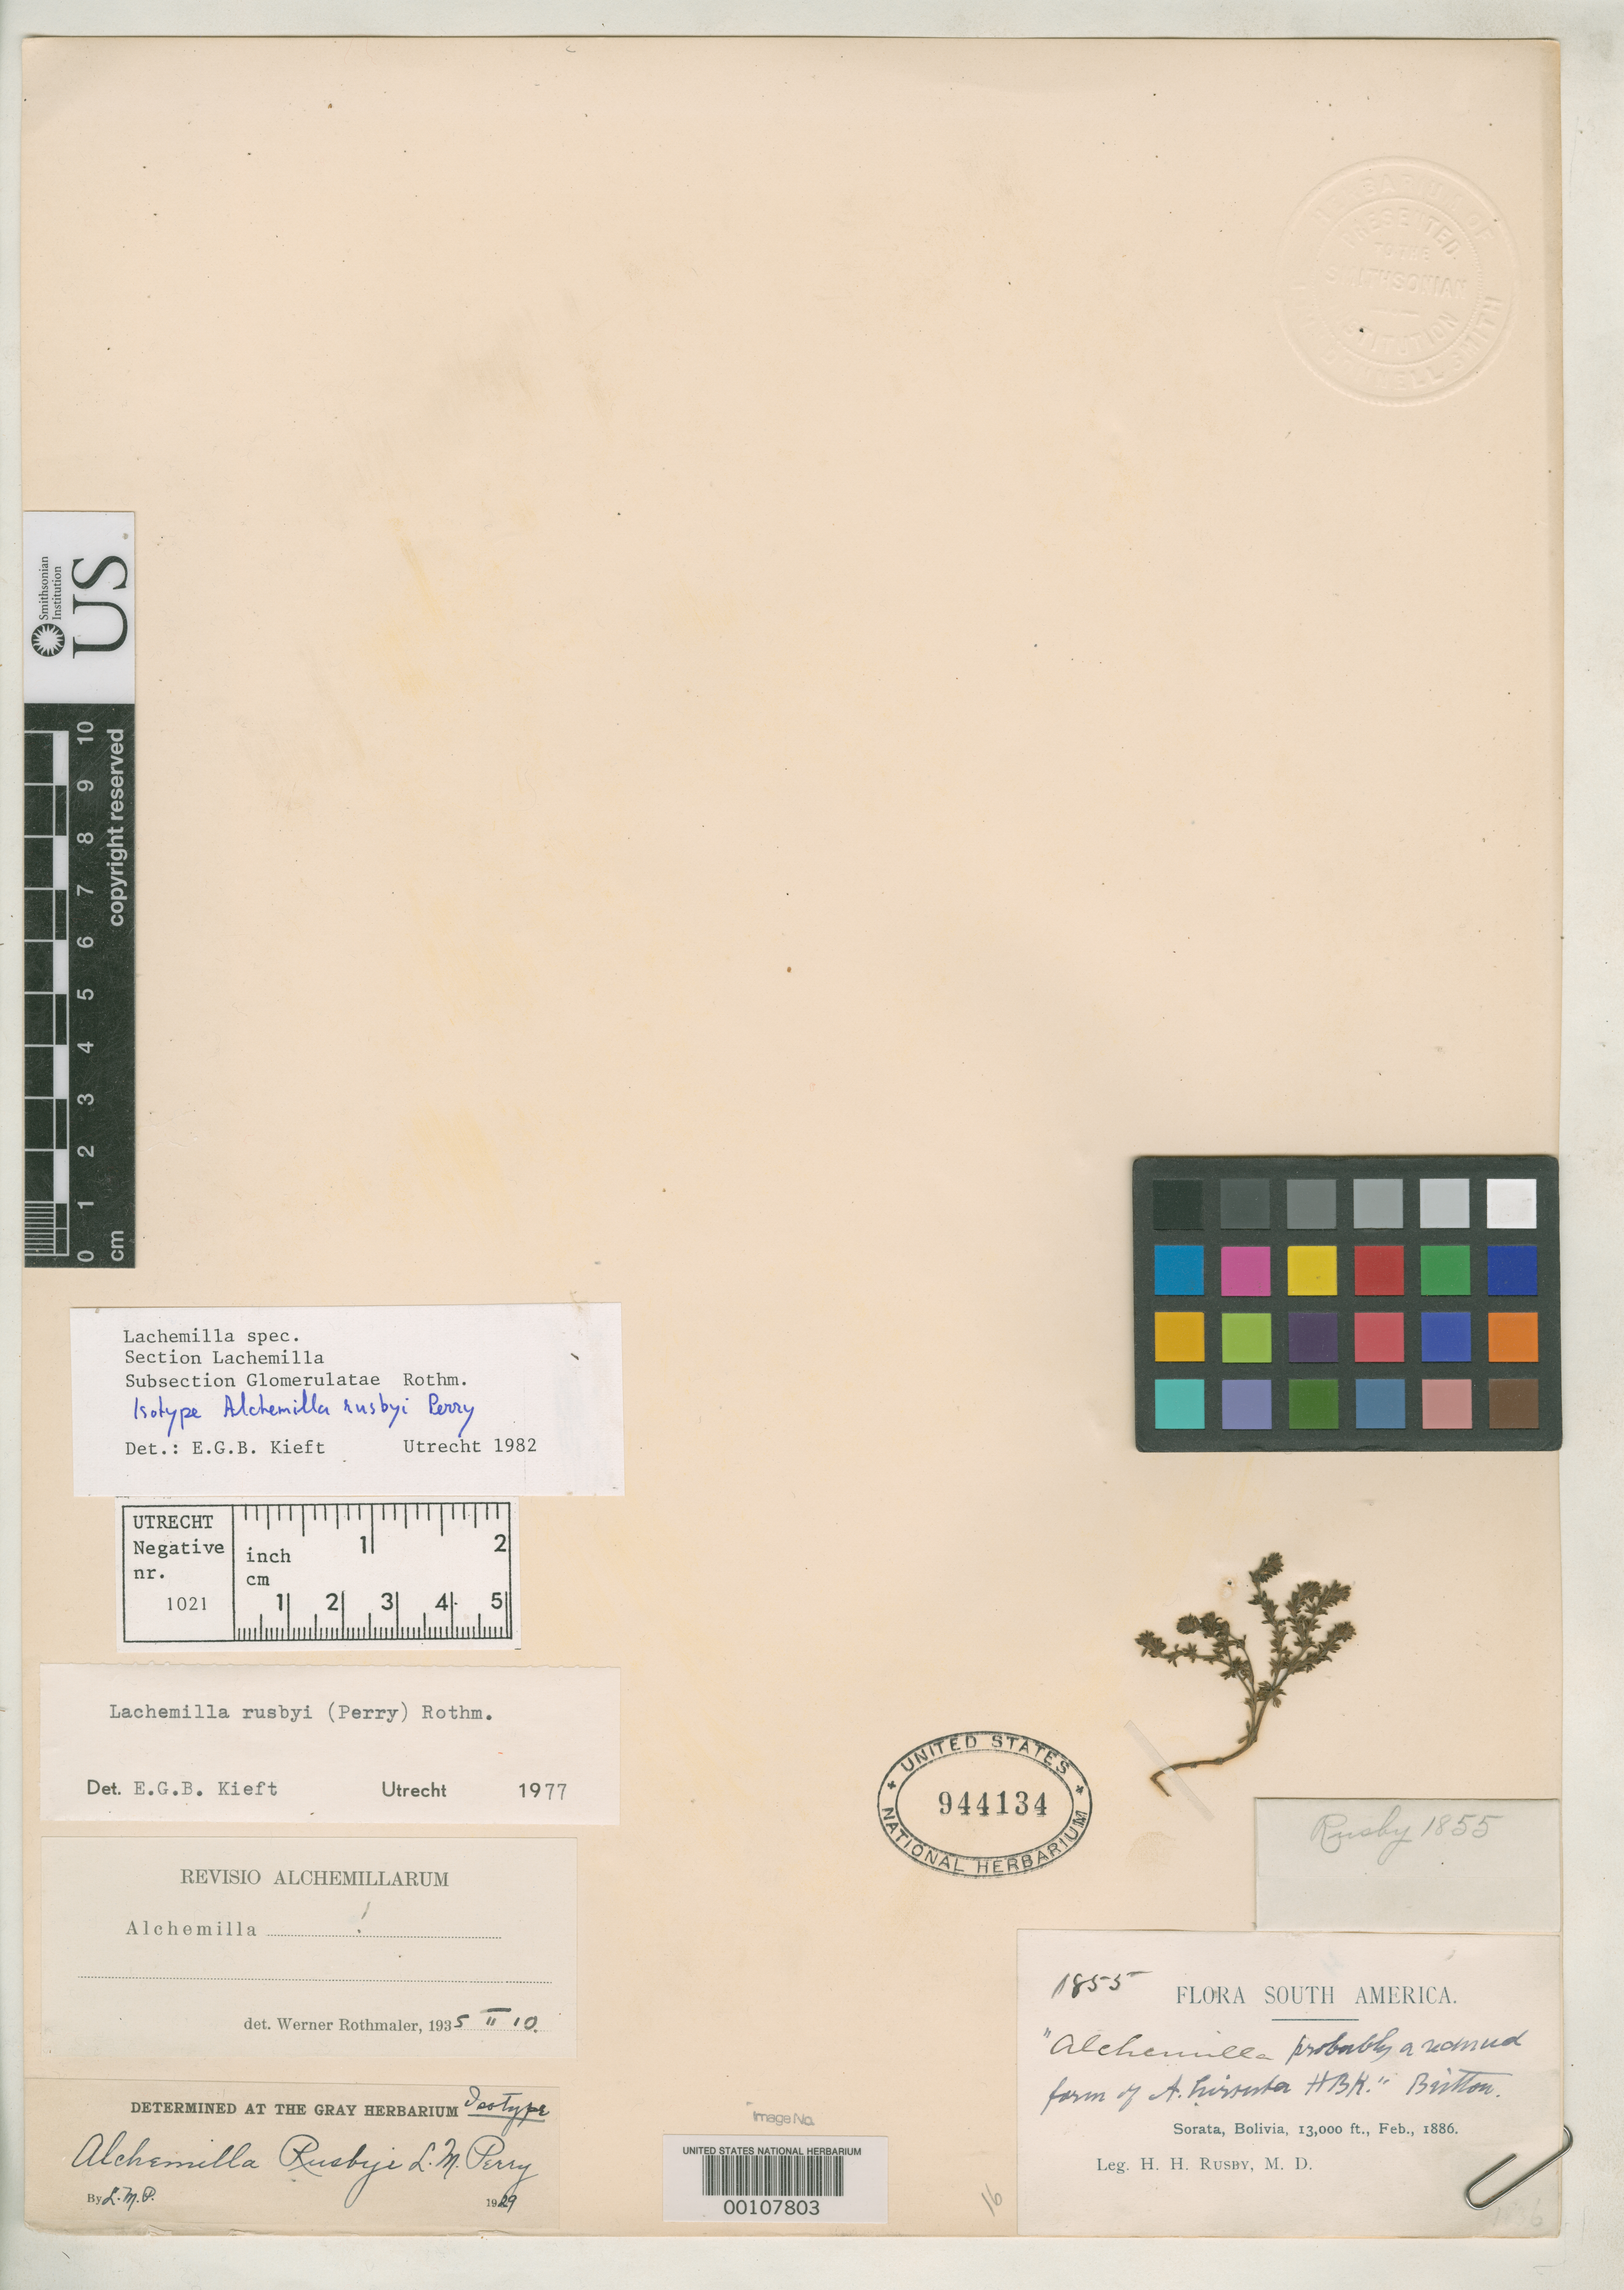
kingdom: Plantae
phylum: Tracheophyta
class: Magnoliopsida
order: Rosales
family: Rosaceae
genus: Alchemilla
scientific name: Alchemilla rusbyi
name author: L.M. Perry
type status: Isotype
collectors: H. H. Rusby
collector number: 1855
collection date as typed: Feb 1886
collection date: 1886-02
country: Bolivia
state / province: La Páz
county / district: Larecaja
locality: Sorata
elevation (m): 3962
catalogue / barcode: US 944134